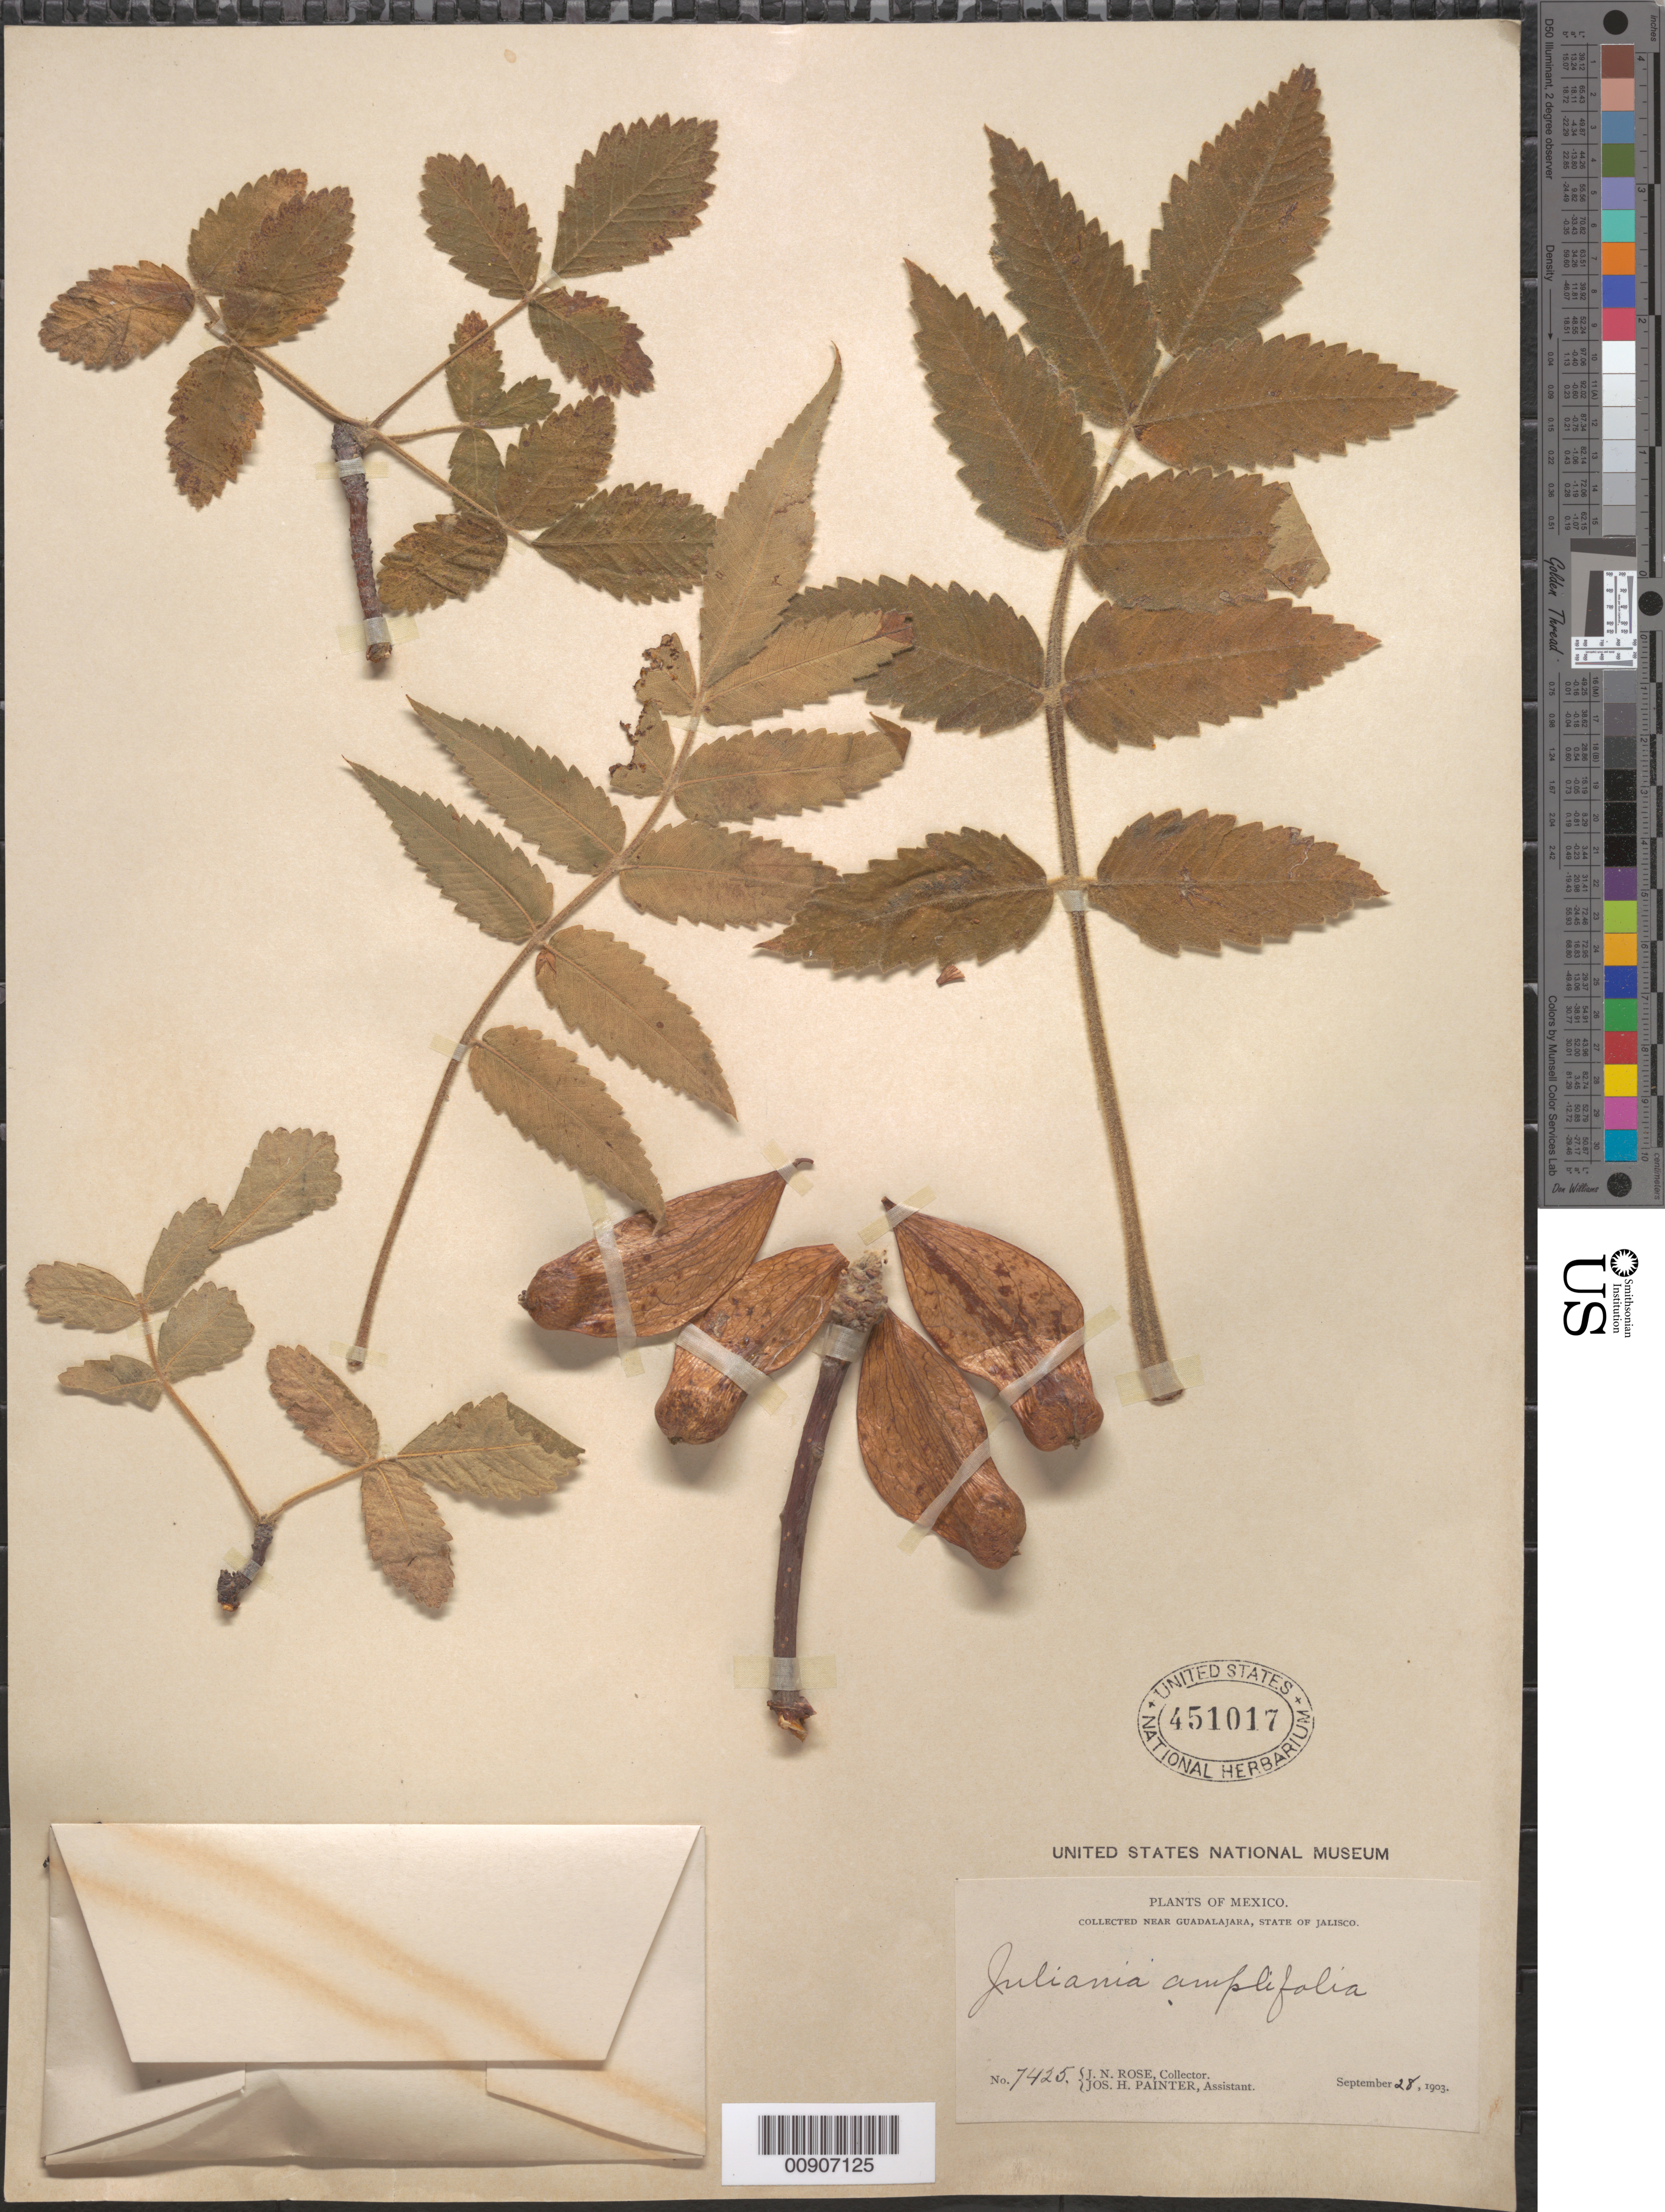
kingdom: Plantae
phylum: Tracheophyta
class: Magnoliopsida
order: Sapindales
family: Anacardiaceae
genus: Amphipterygium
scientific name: Amphipterygium amplifolium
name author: (Hemsl. & Rose) Hemsl. & Rose ex Standl.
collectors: J. N. Rose & J. H. Painter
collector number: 7425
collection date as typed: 28 Sep 1903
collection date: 1903-09-28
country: Mexico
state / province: Jalisco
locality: Near Guadalajara, State of Jalisco.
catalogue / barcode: US 451017